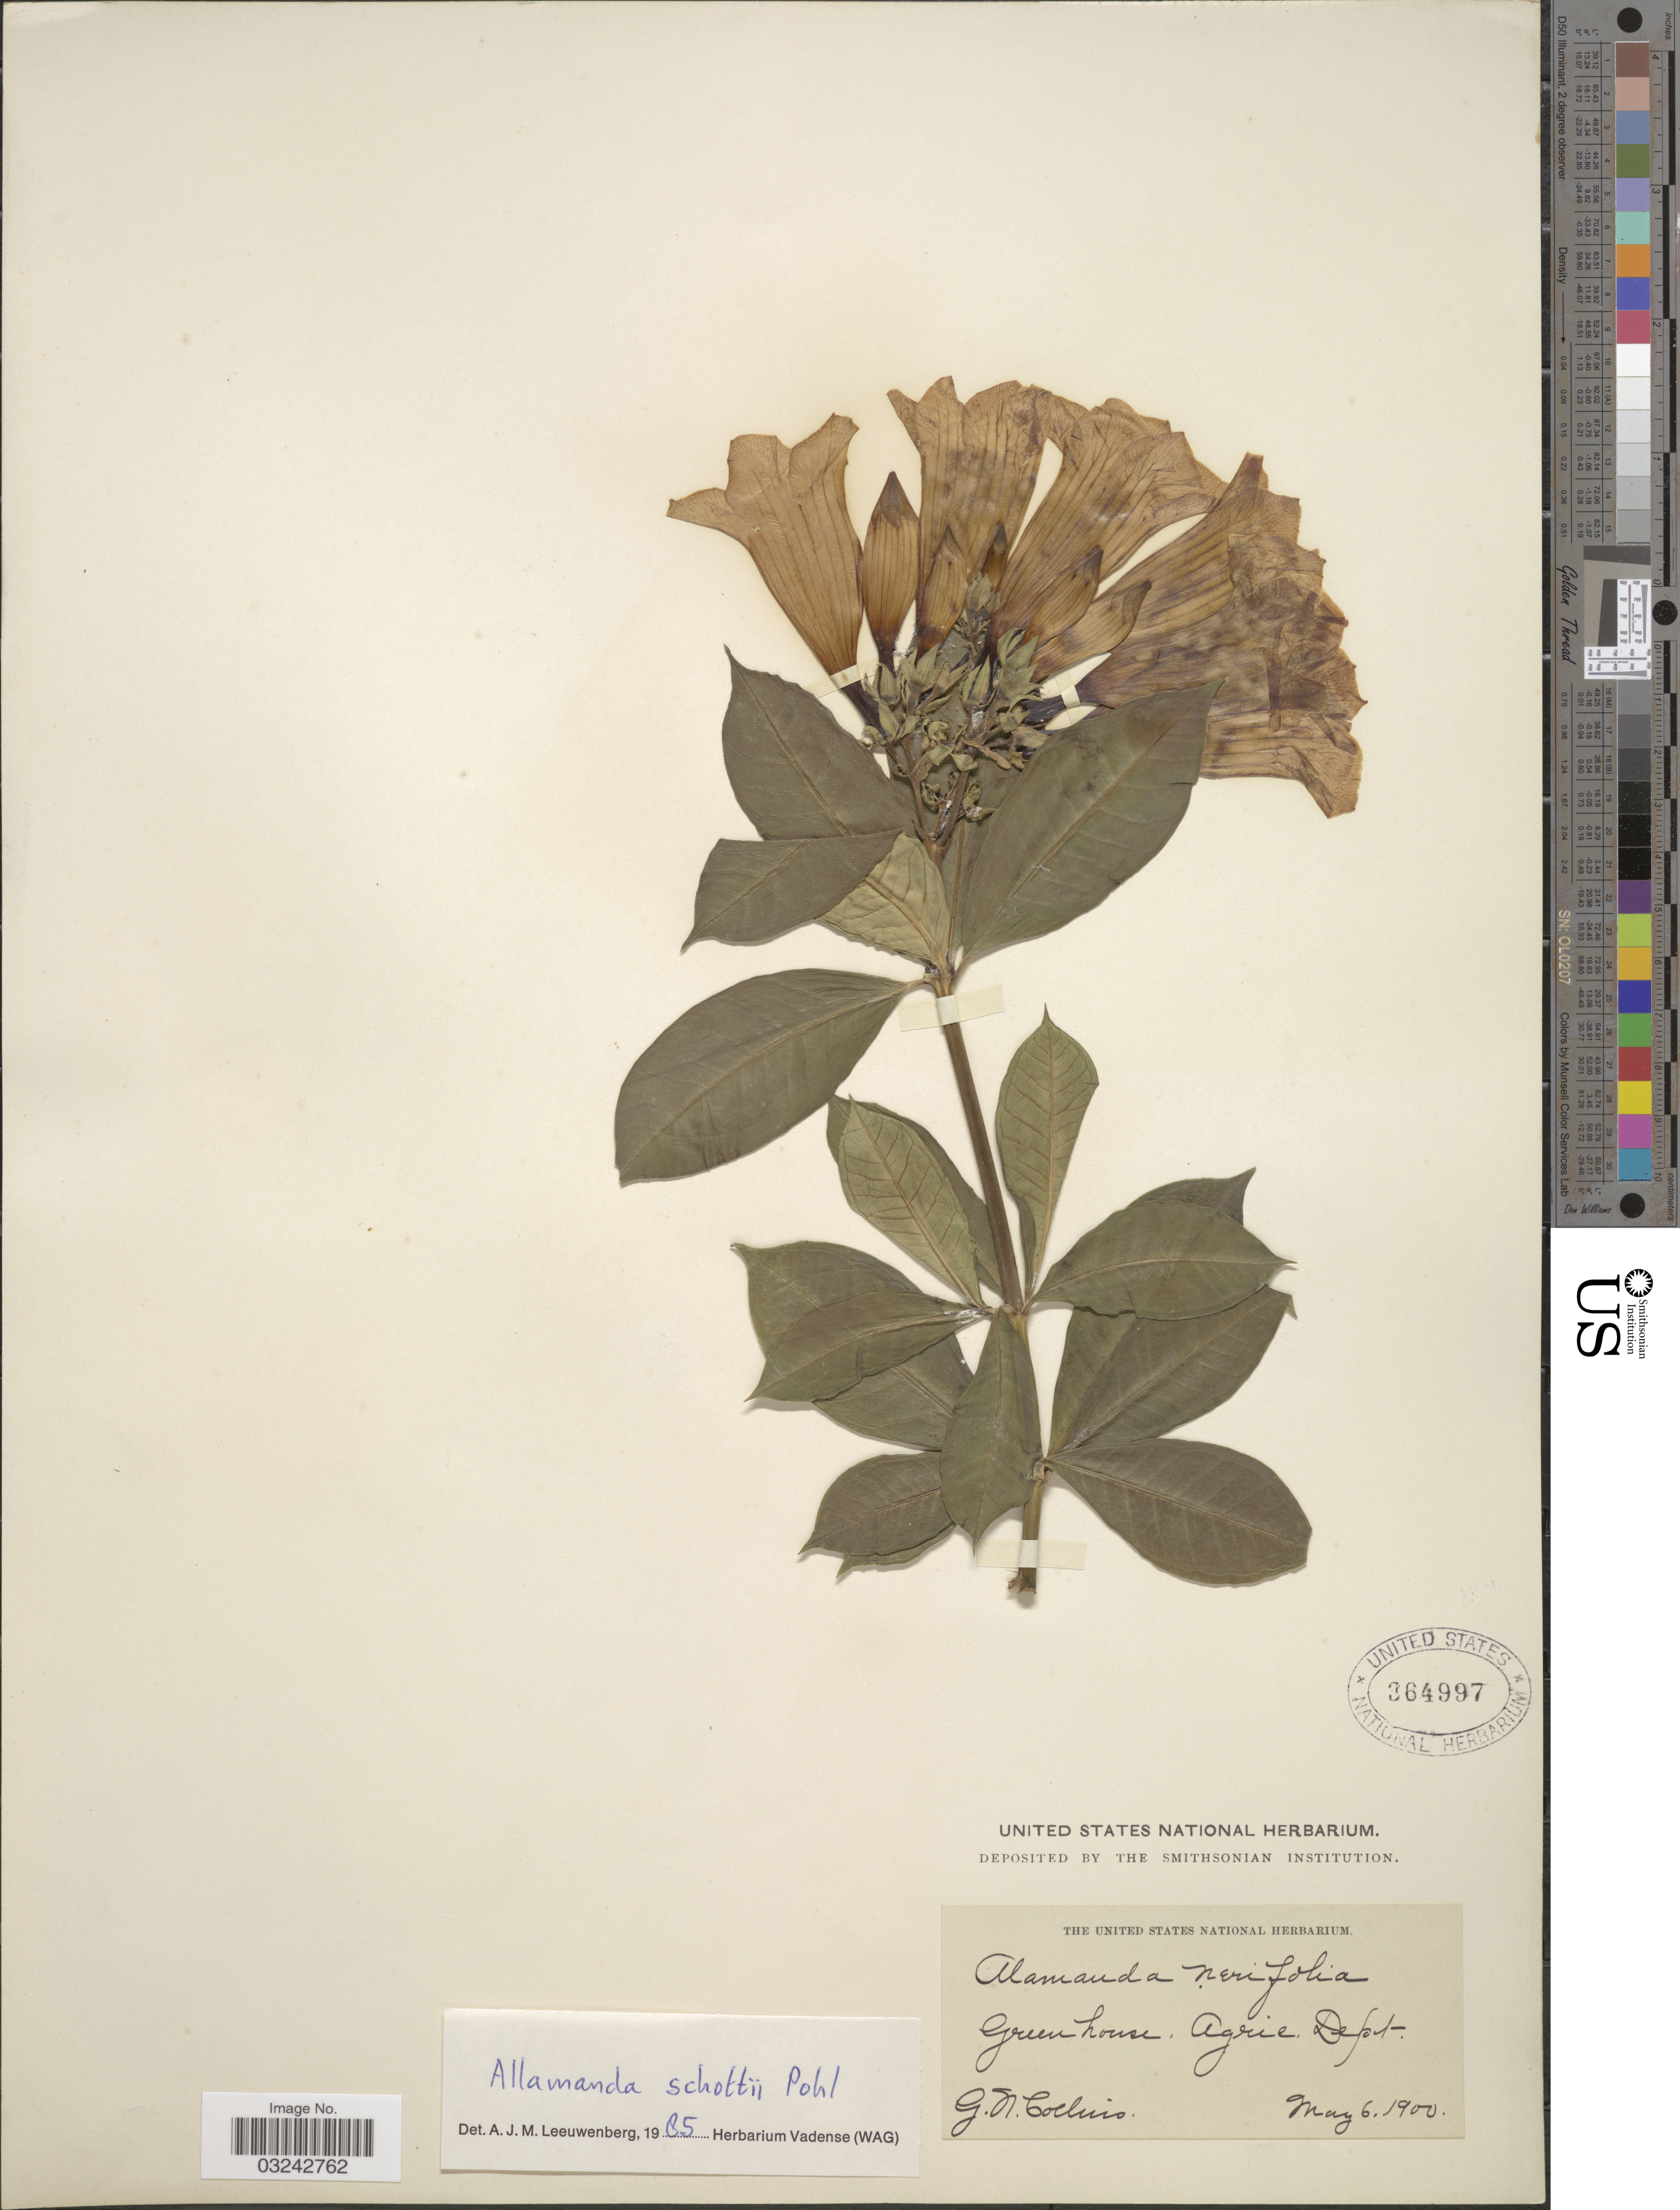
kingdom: Plantae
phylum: Tracheophyta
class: Magnoliopsida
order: Gentianales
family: Apocynaceae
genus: Allamanda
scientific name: Allamanda schottii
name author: Pohl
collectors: G. Collins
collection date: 1900-05-06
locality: Greenhouse, Agric. Dept.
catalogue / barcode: US 364997